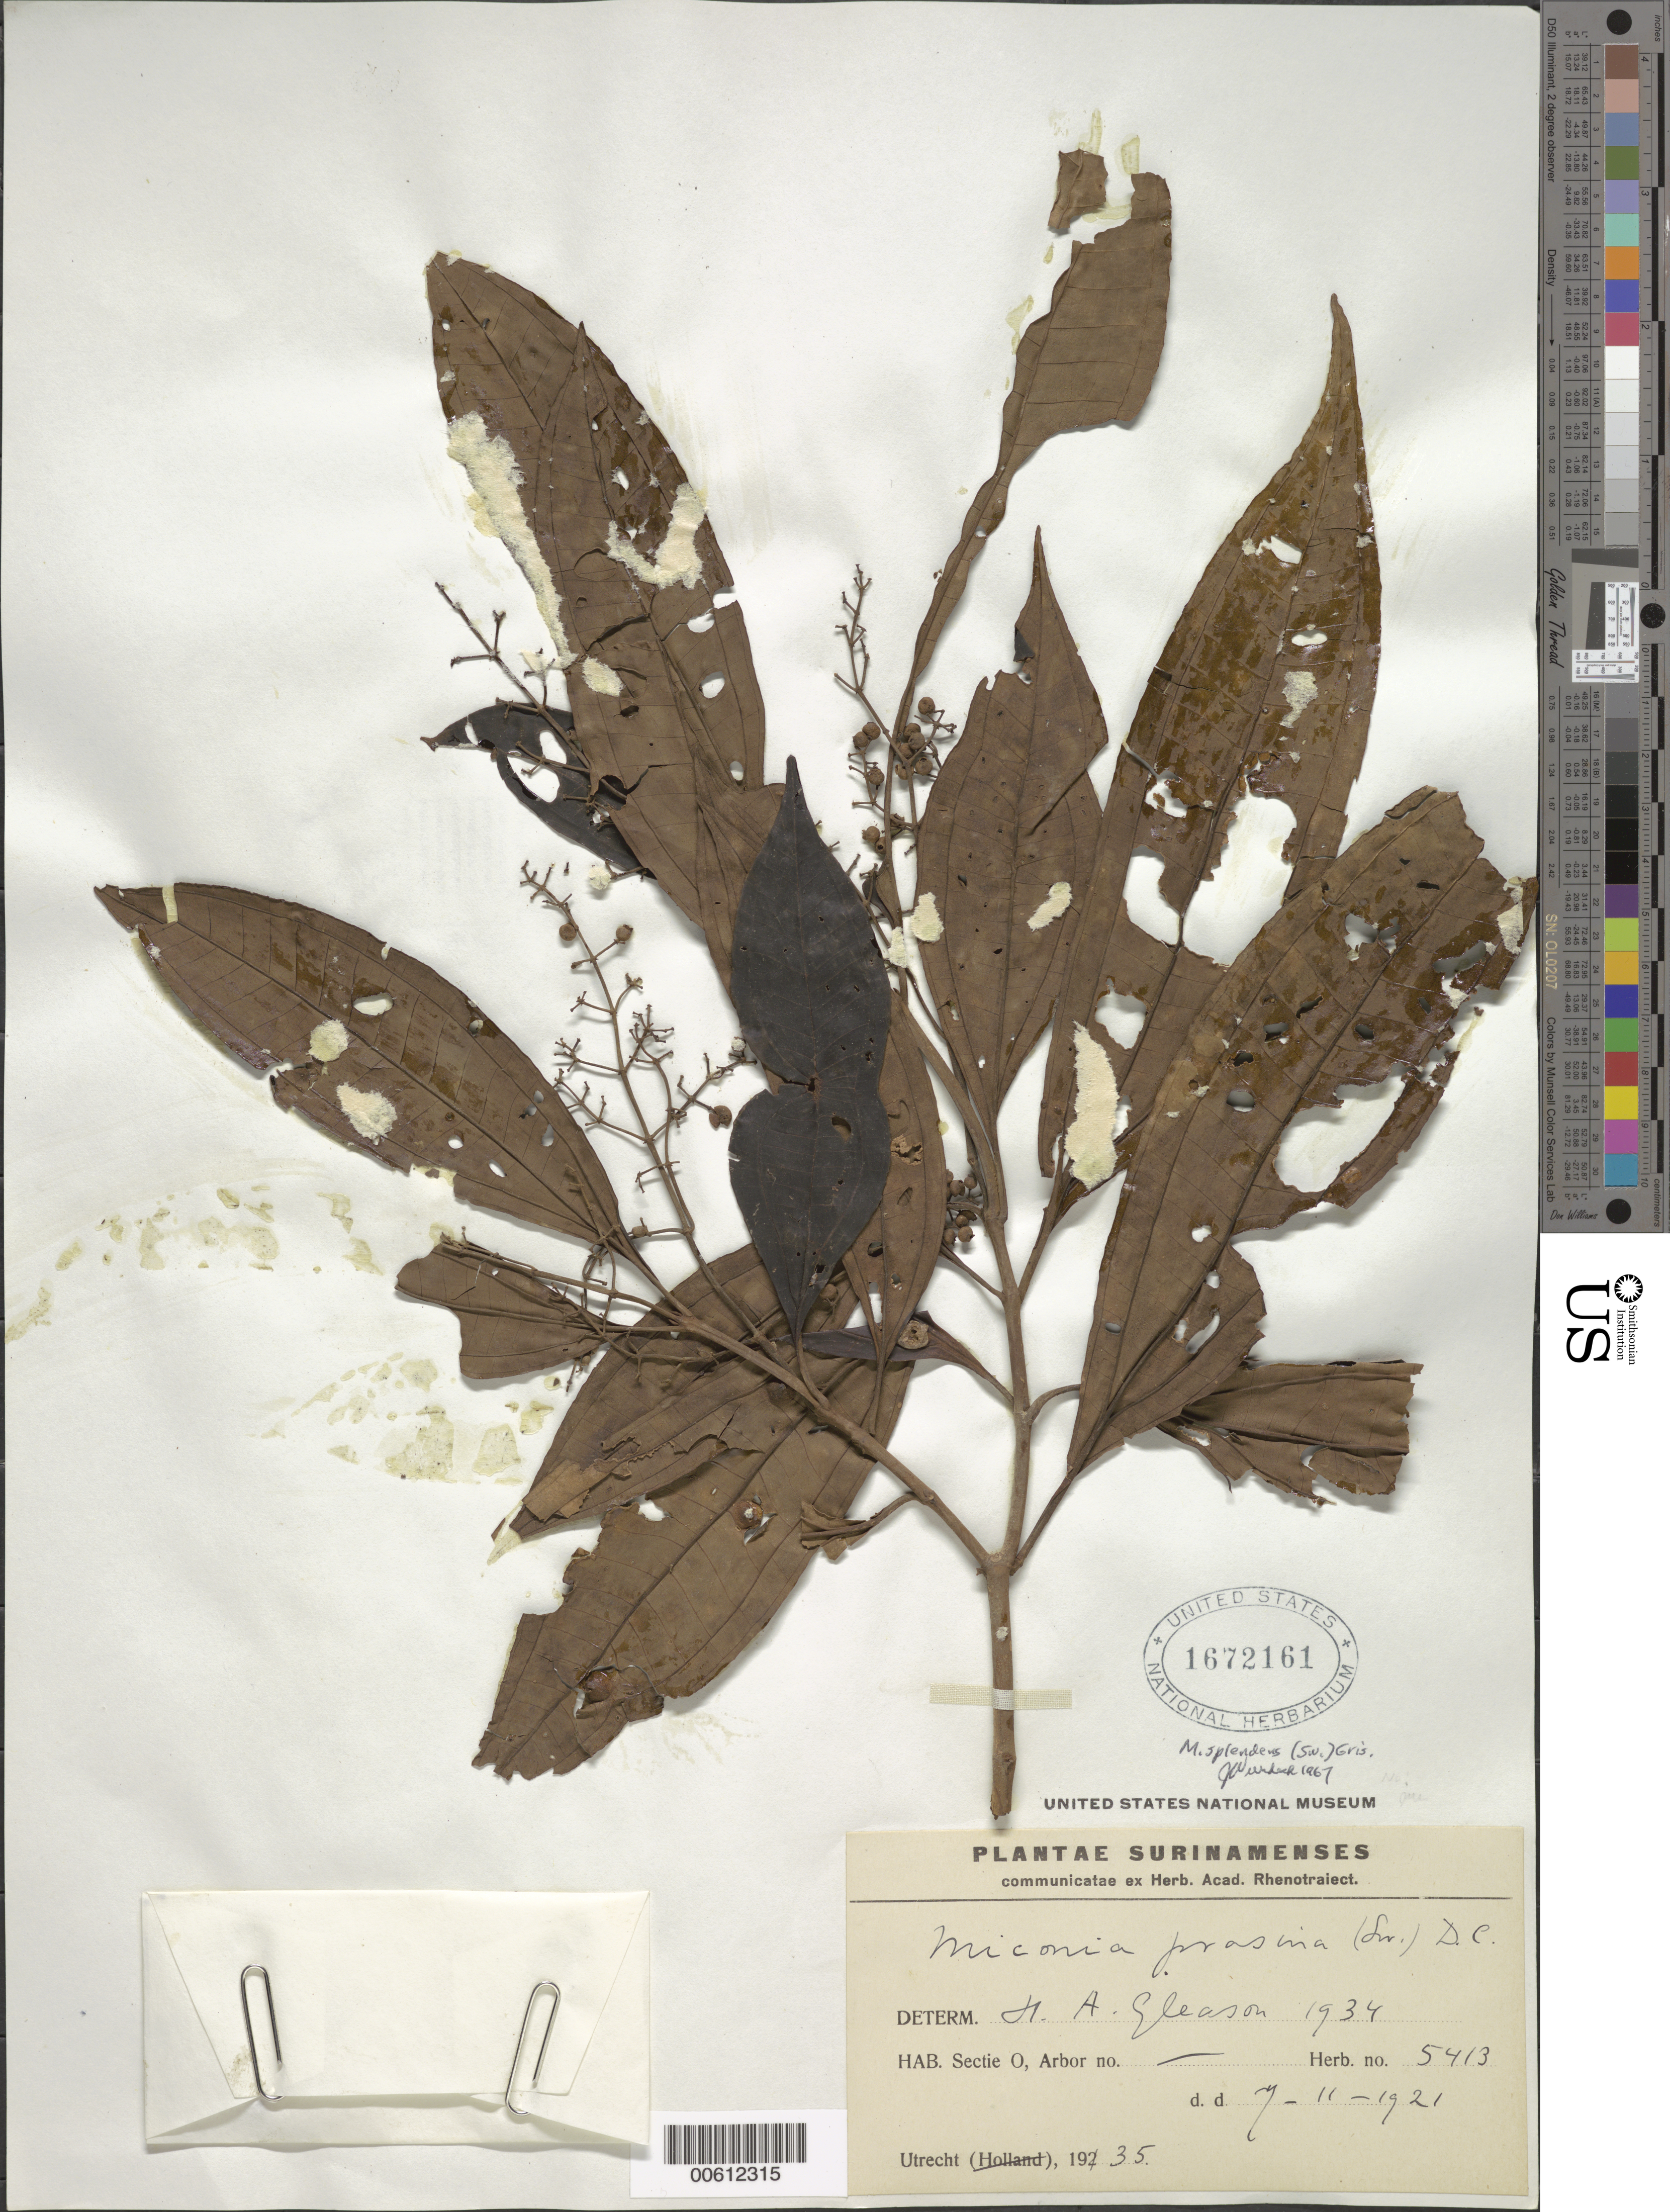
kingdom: Plantae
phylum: Tracheophyta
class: Magnoliopsida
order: Myrtales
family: Melastomataceae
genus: Miconia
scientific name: Miconia splendens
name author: (Sw.) Griseb.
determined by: Wurdack, John J., (US), US (UNITED STATES)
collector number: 5413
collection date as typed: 7-Nov-21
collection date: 1921-11-07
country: Suriname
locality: Sectie O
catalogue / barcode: US 1672161